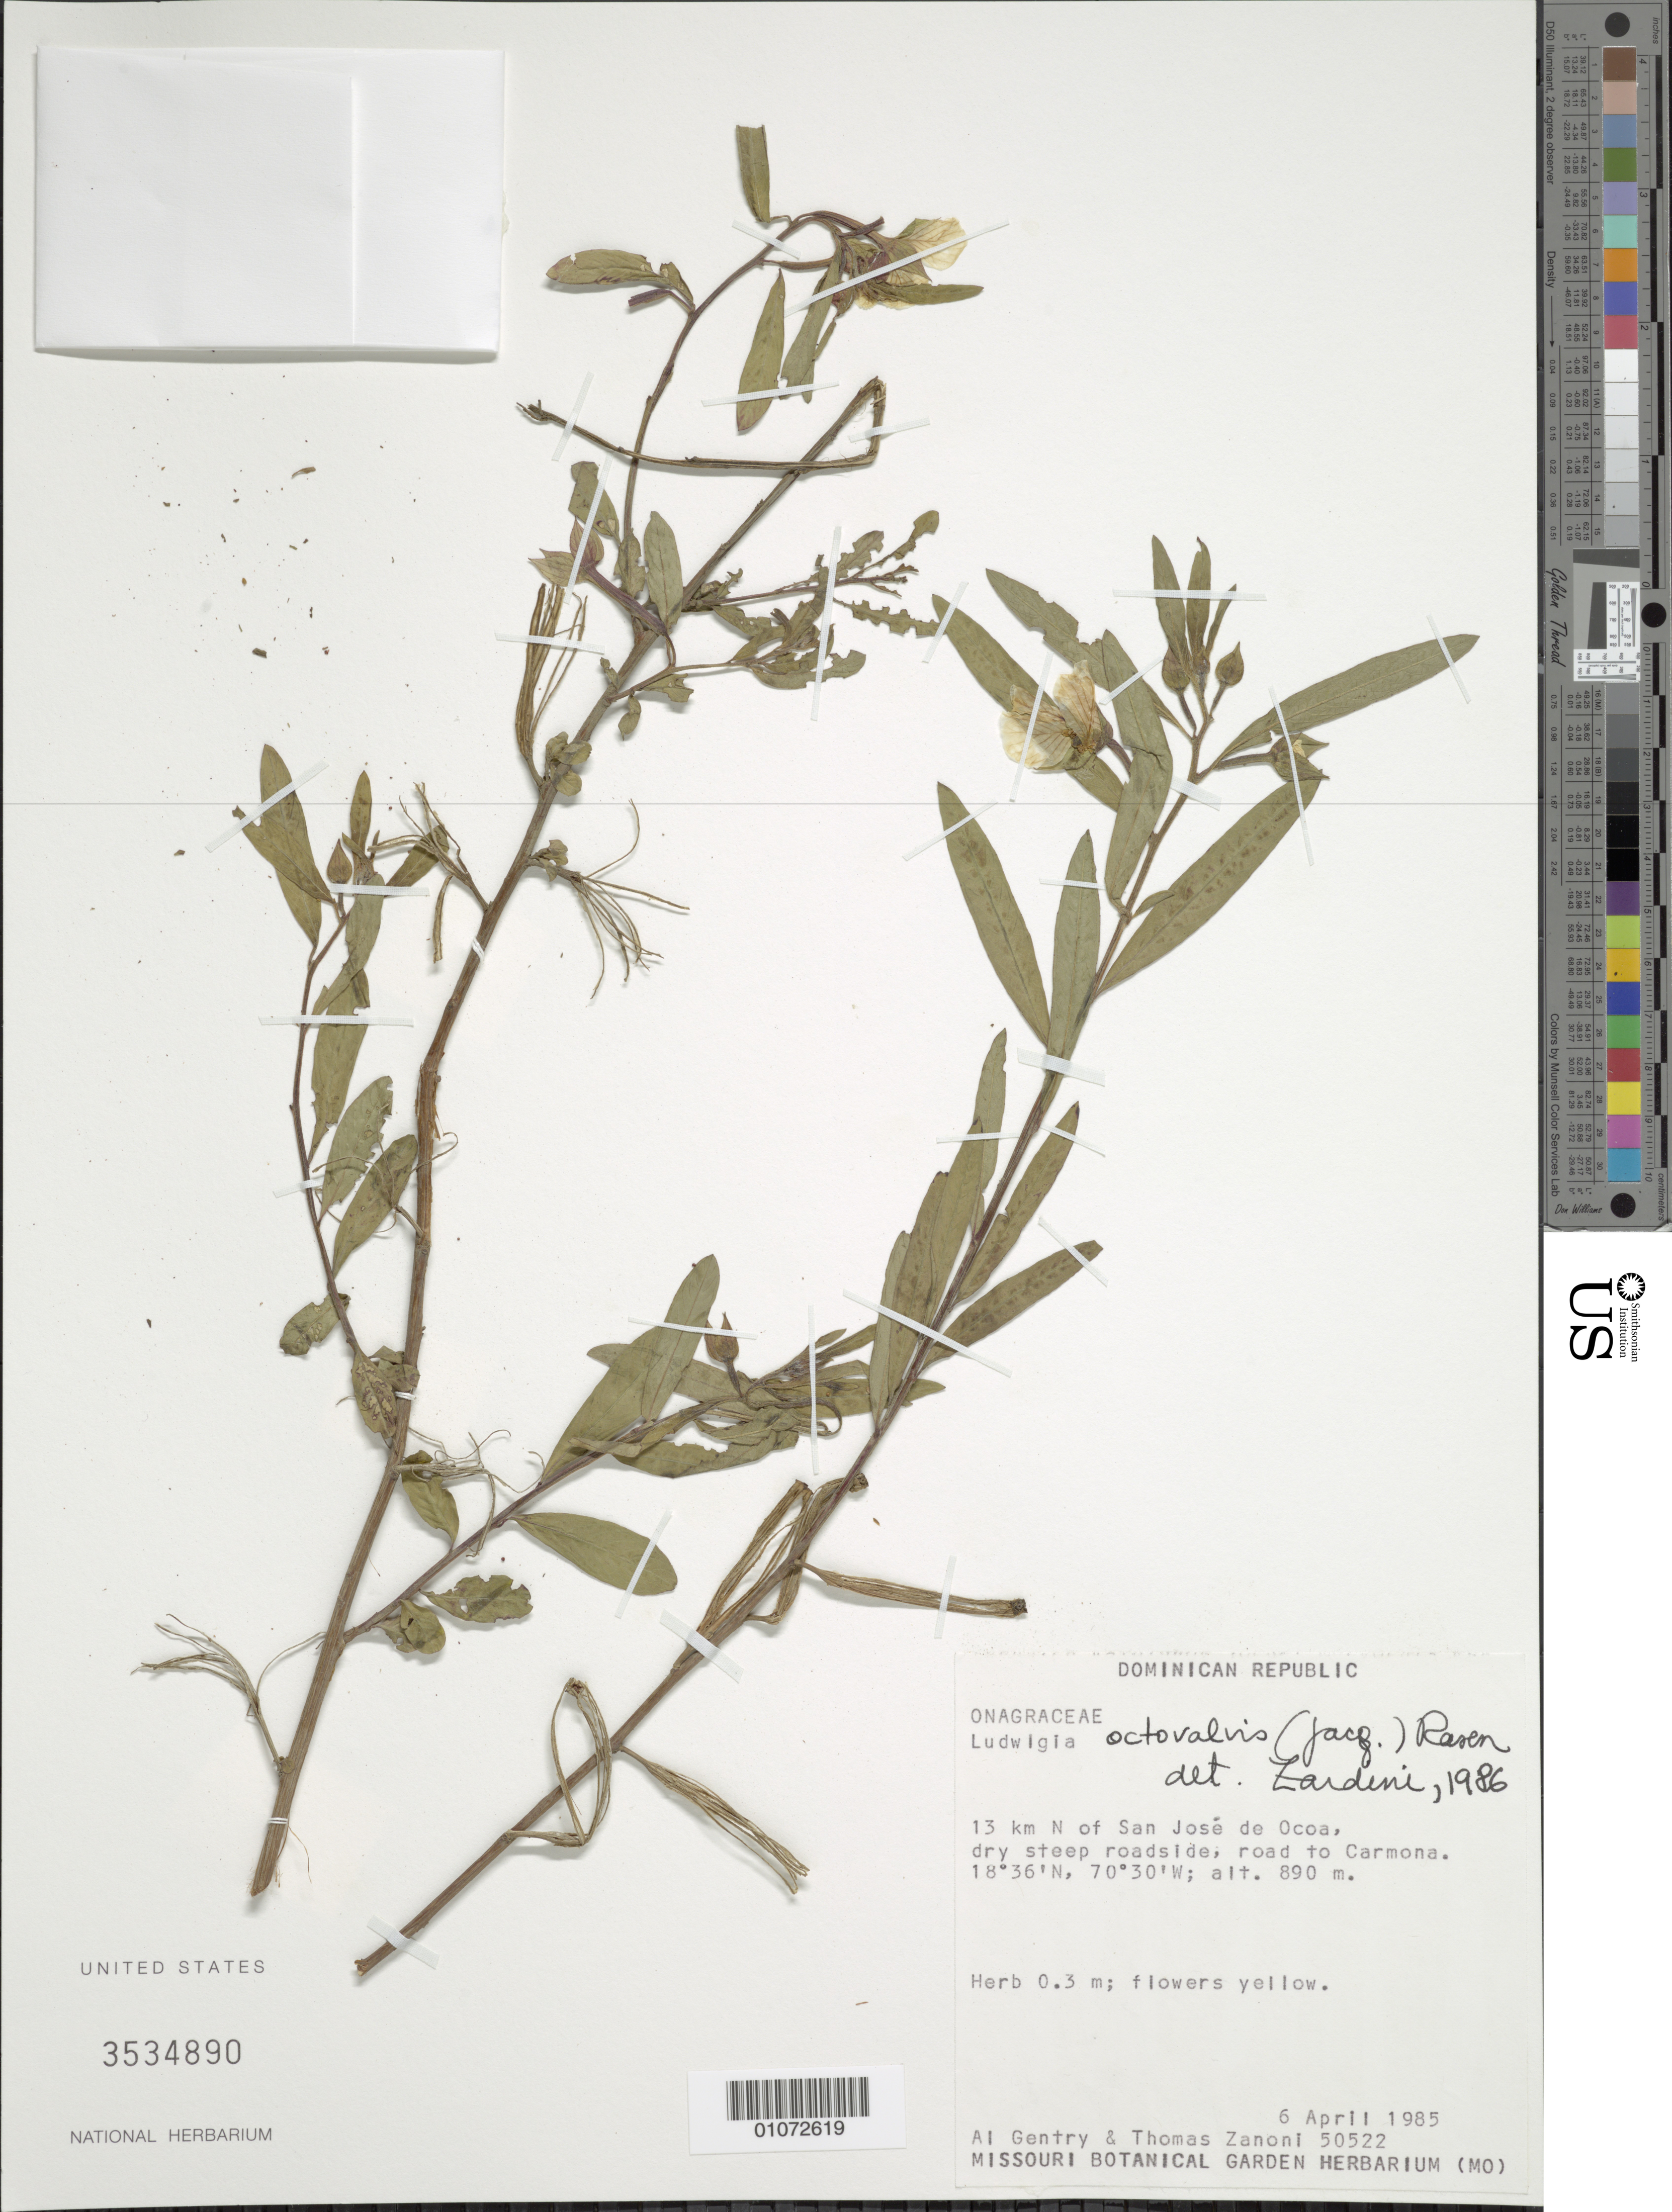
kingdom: Plantae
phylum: Tracheophyta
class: Magnoliopsida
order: Myrtales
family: Onagraceae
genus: Ludwigia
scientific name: Ludwigia octovalvis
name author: (Jacq.) P.H. Raven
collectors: A. H. Gentry & T. A. Zanoni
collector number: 50522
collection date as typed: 06 Apr 1985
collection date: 1985-04-06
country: Dominican Republic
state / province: San José de Ocoa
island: Hispaniola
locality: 13 km. north of San Jose de ocoa, dry steep roadside, road to carmona.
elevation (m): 890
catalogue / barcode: US 3534890